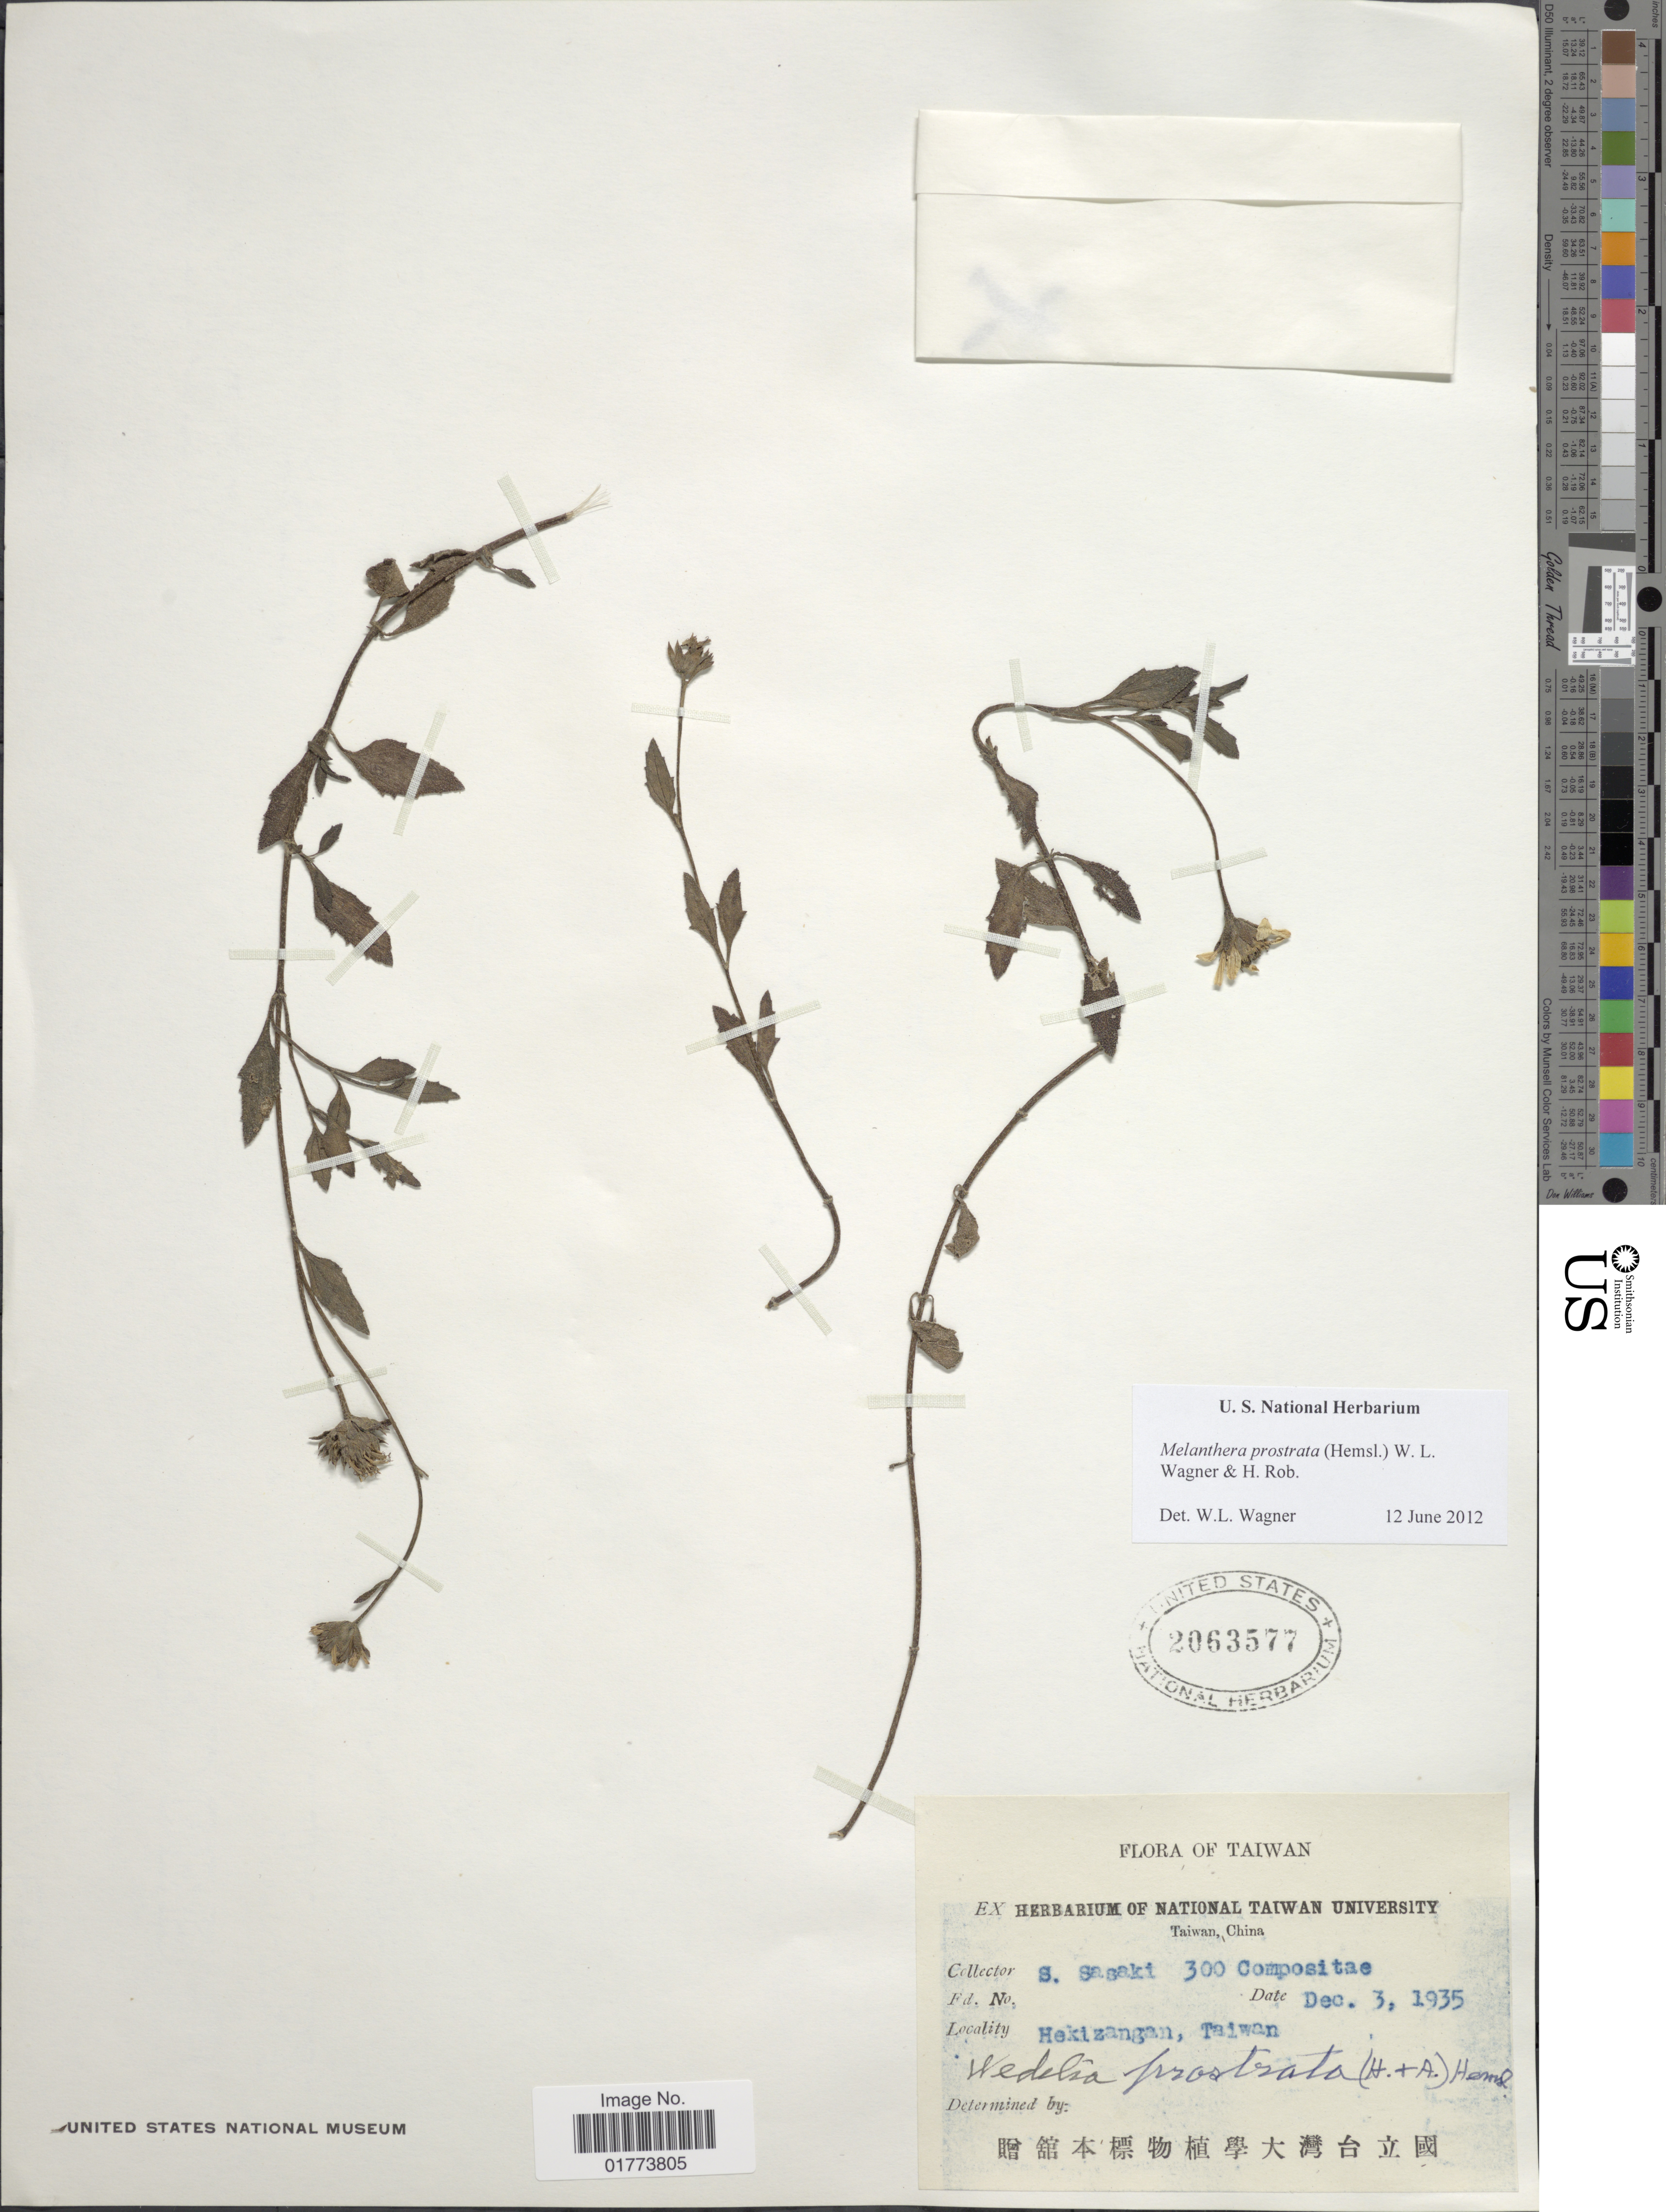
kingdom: Plantae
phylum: Tracheophyta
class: Magnoliopsida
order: Asterales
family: Asteraceae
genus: Melanthera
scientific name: Melanthera prostrata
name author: (Hemsl.) W.L. Wagner & H. Rob.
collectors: S. Sasaki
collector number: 300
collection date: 1935-12-03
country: Taiwan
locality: Hekizangan, Taiwai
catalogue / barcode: US 2063577